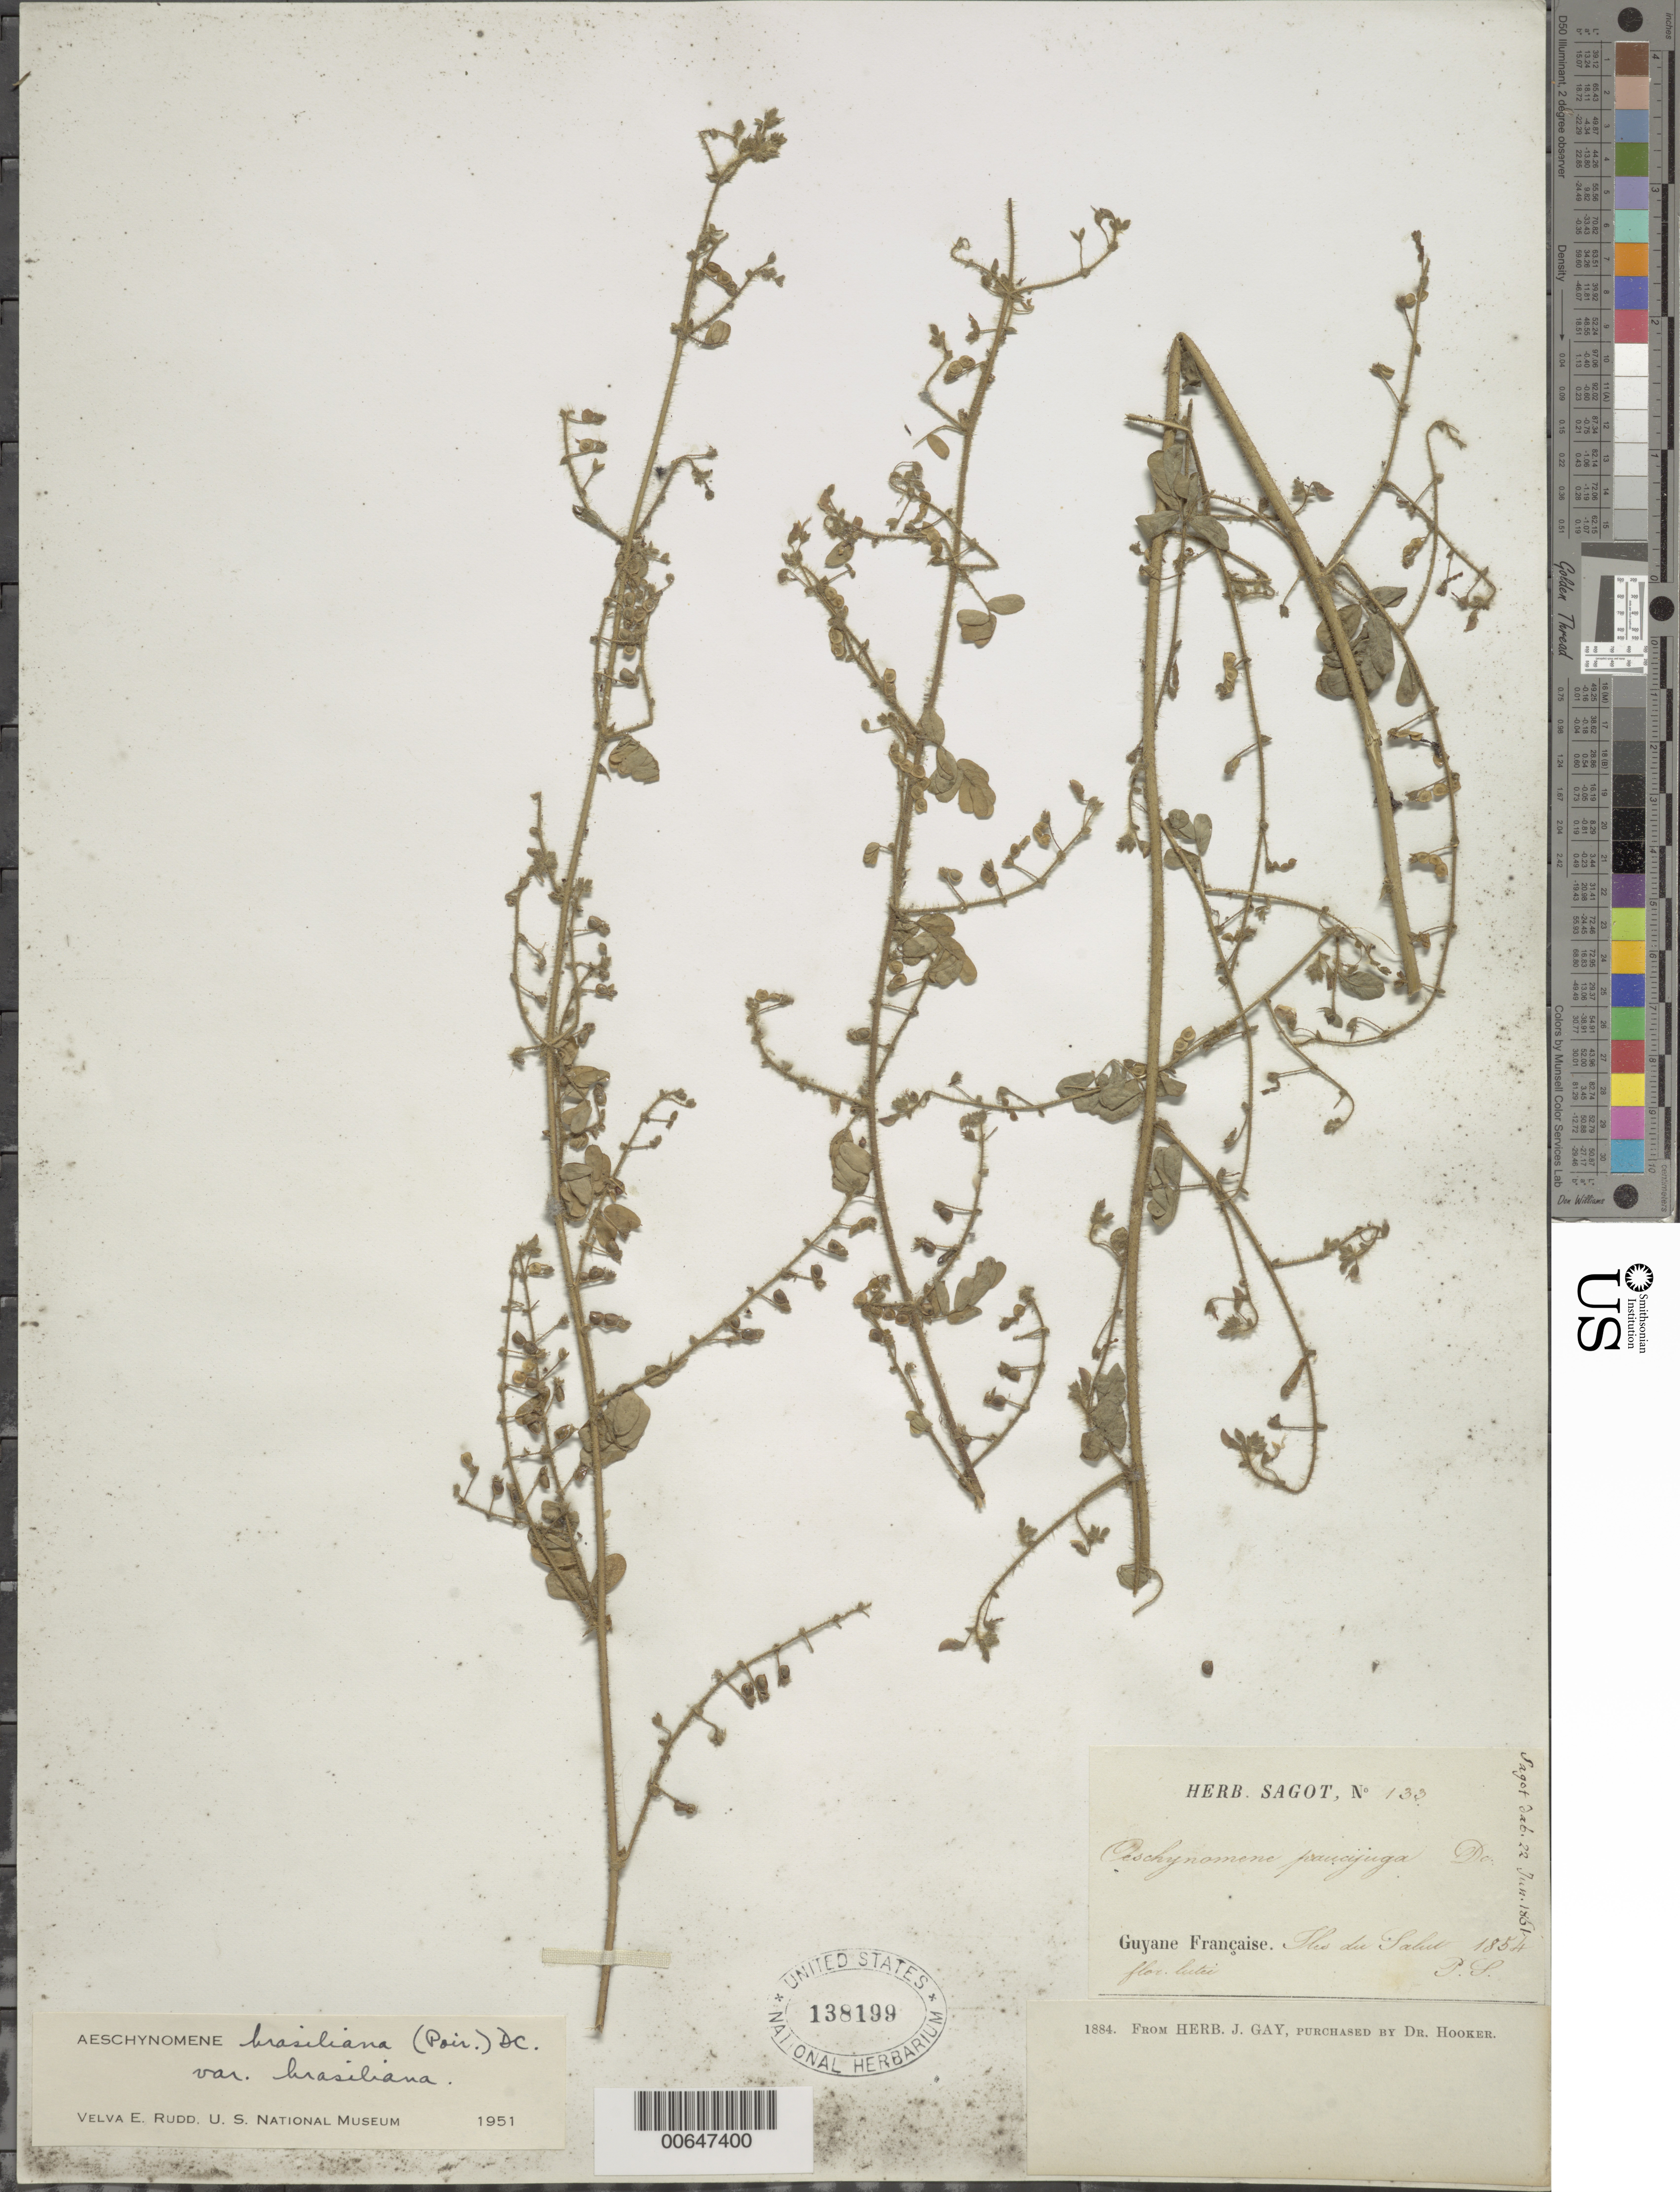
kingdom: Plantae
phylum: Tracheophyta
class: Magnoliopsida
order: Fabales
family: Fabaceae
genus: Aeschynomene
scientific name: Aeschynomene brasiliana var. brasiliana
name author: (Poir.) DC.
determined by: Rudd, V. E.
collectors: P. A. Sagot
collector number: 133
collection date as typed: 1854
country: French Guiana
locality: Iles du Salut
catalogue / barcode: US 138199